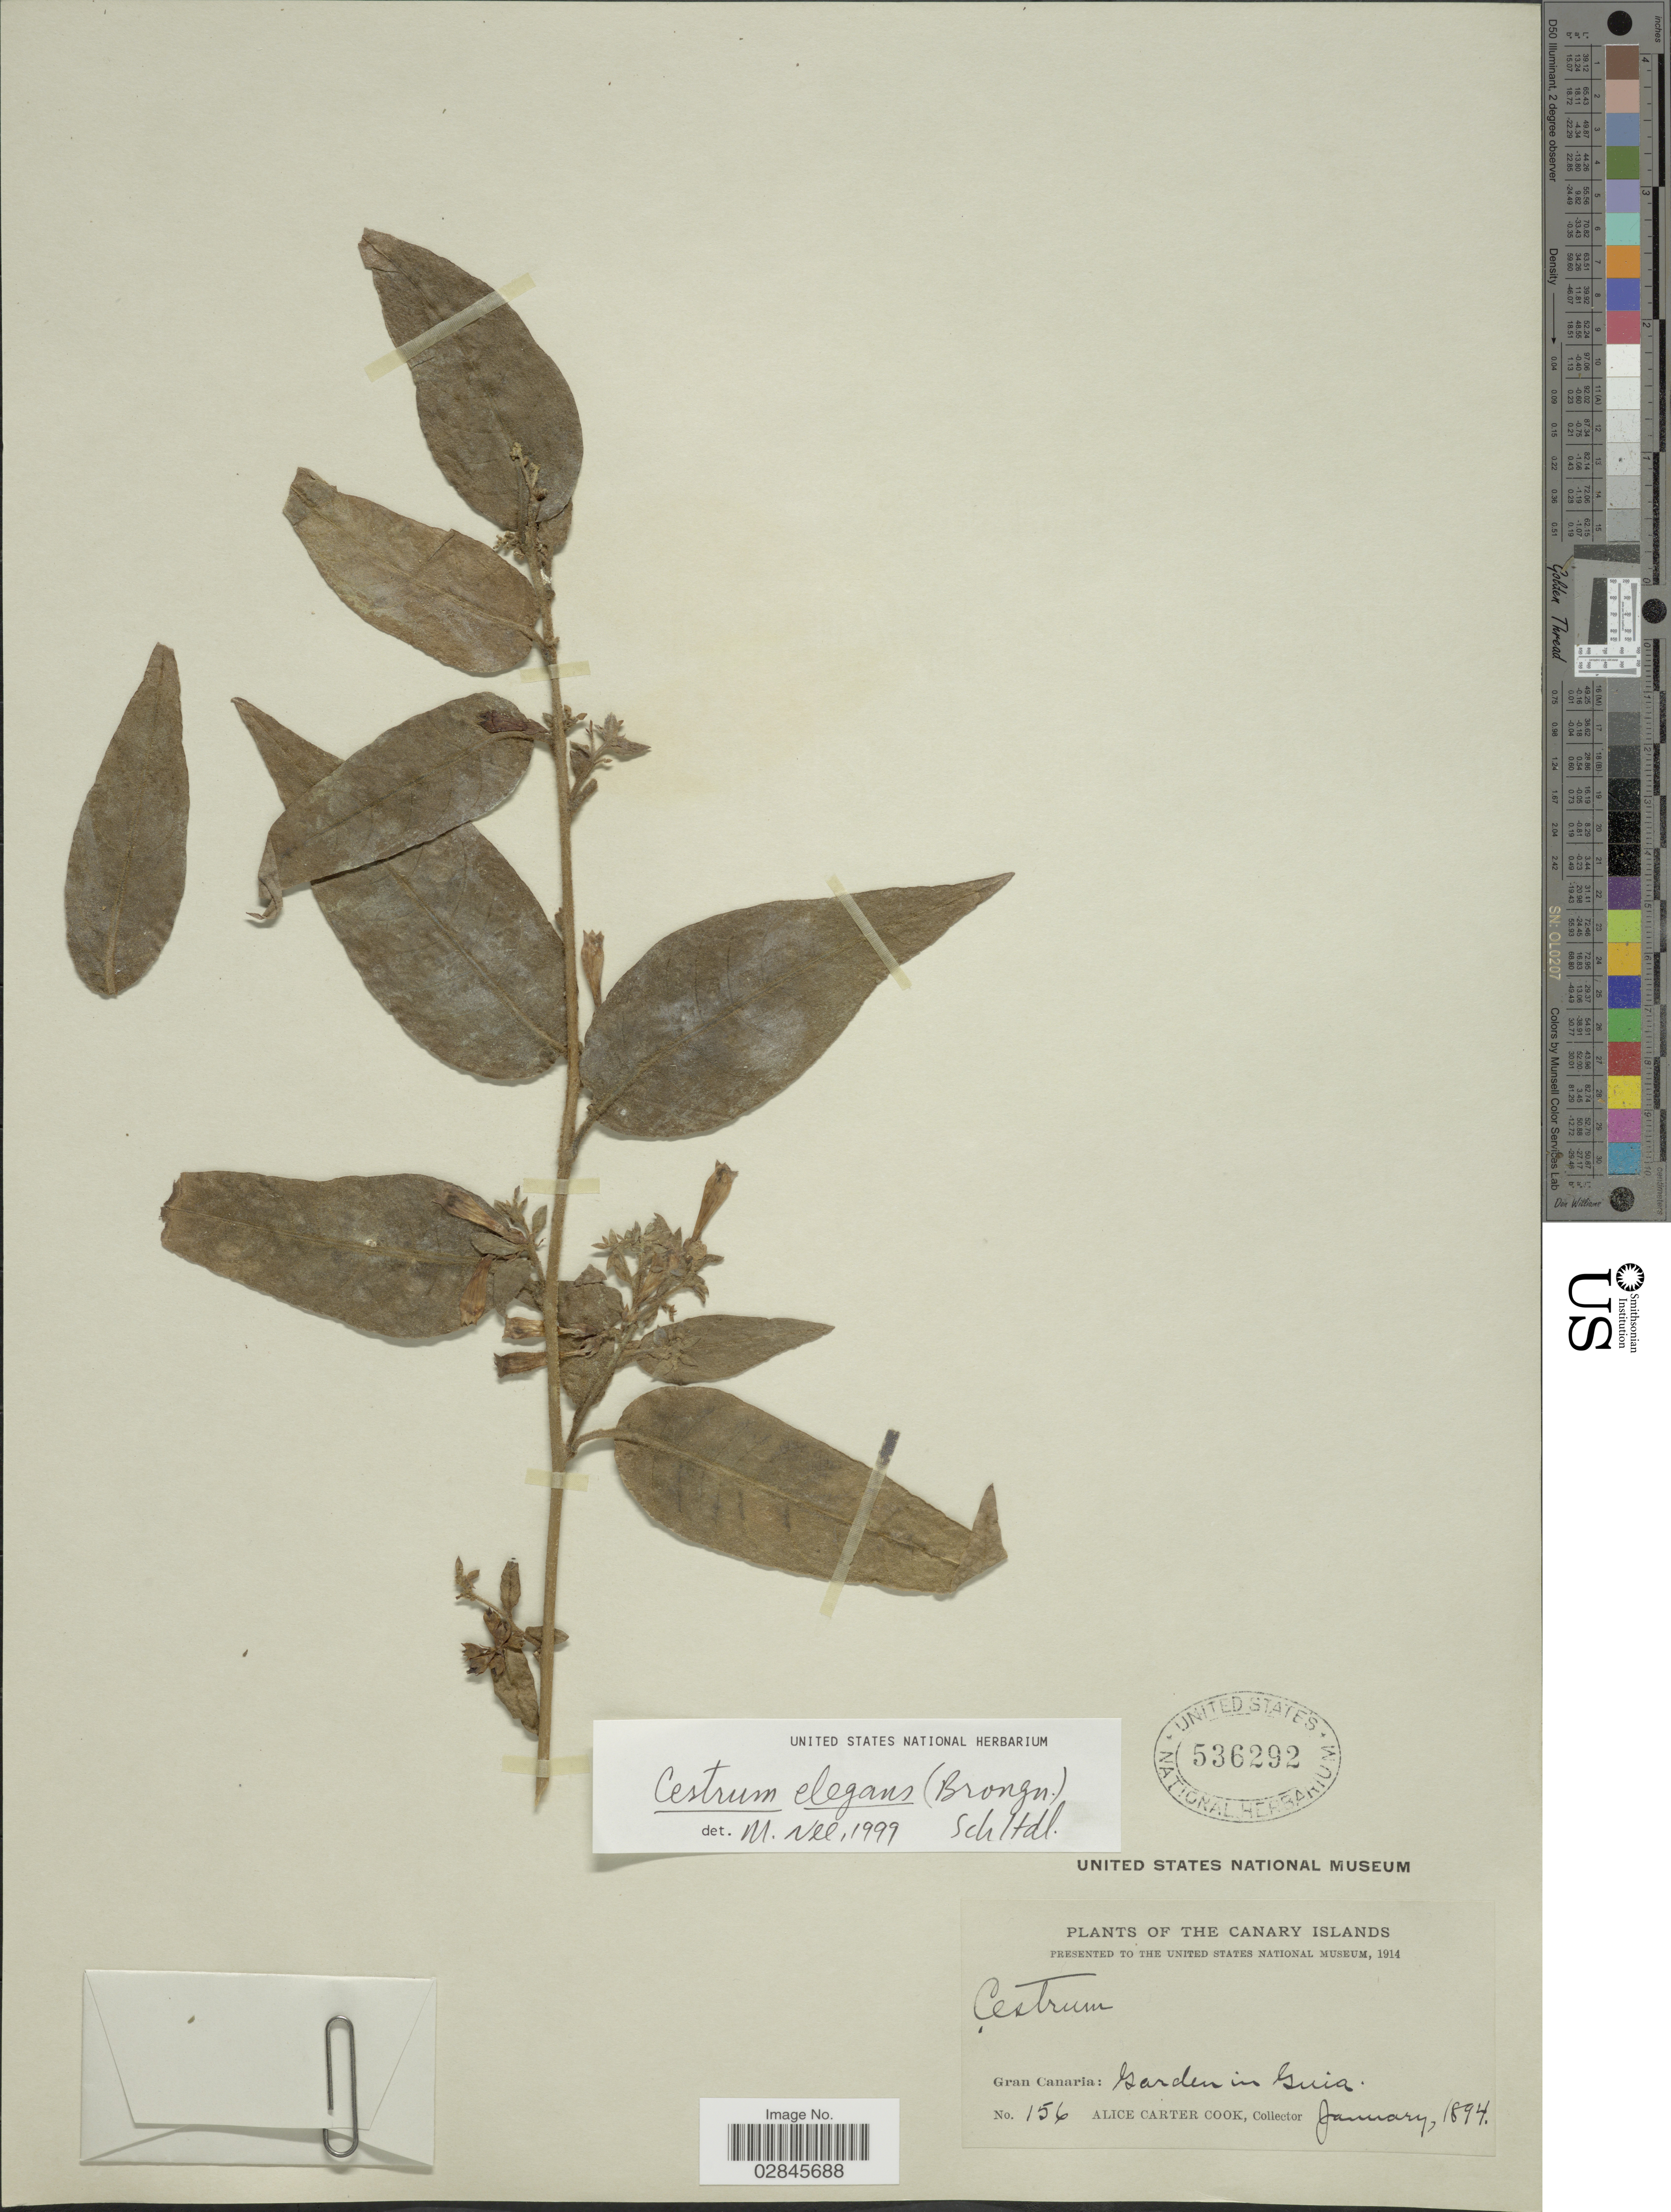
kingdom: Plantae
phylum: Tracheophyta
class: Magnoliopsida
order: Solanales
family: Solanaceae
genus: Cestrum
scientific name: Cestrum elegans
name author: (Brongn.) Schltdl.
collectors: Alice C. Cook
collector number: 156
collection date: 1894-01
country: Spain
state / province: Canarias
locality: The Canary Islands. Gran Canaria: Garden in Guia.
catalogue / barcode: US 536292